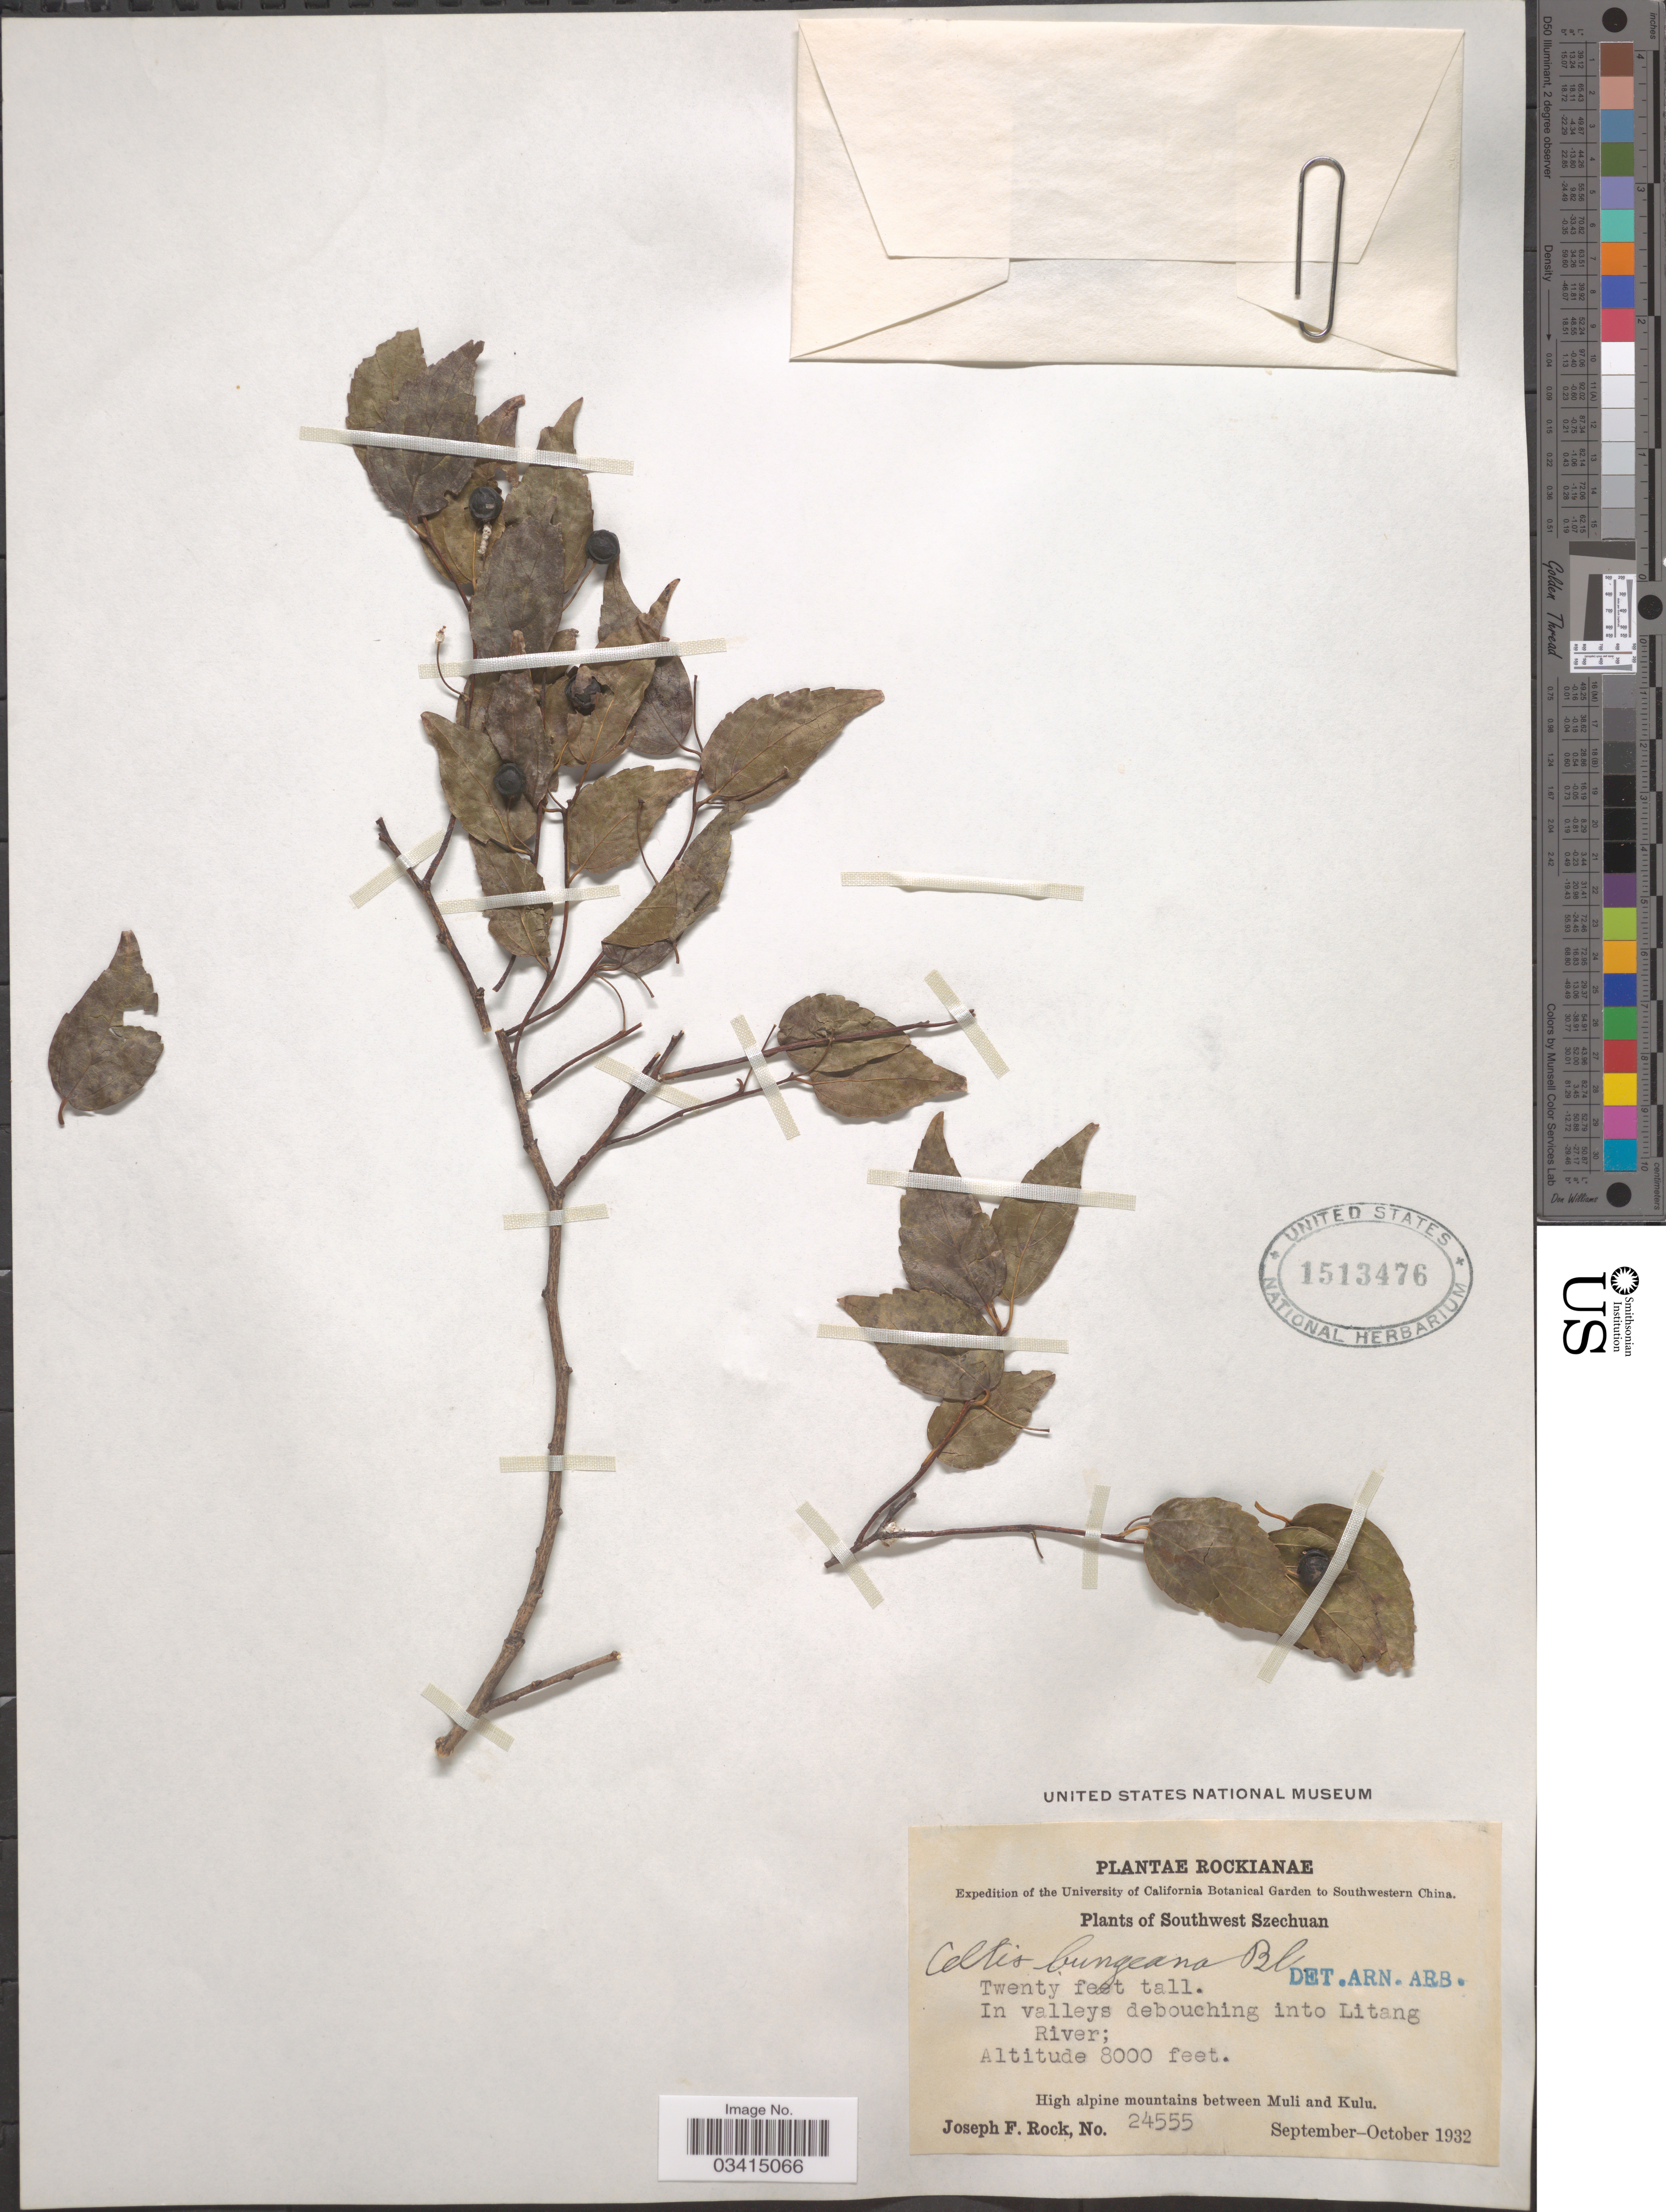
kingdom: Plantae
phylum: Tracheophyta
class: Magnoliopsida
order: Rosales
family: Cannabaceae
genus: Celtis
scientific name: Celtis bungeana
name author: Blume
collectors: J. F. Rock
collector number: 24555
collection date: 1932-09/1932-10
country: China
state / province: Sichuan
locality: Southwest Szechuan. In valleys debouching into Litang River. High alpine mountains between Muli and Kulu.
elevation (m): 2438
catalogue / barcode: US 1513476